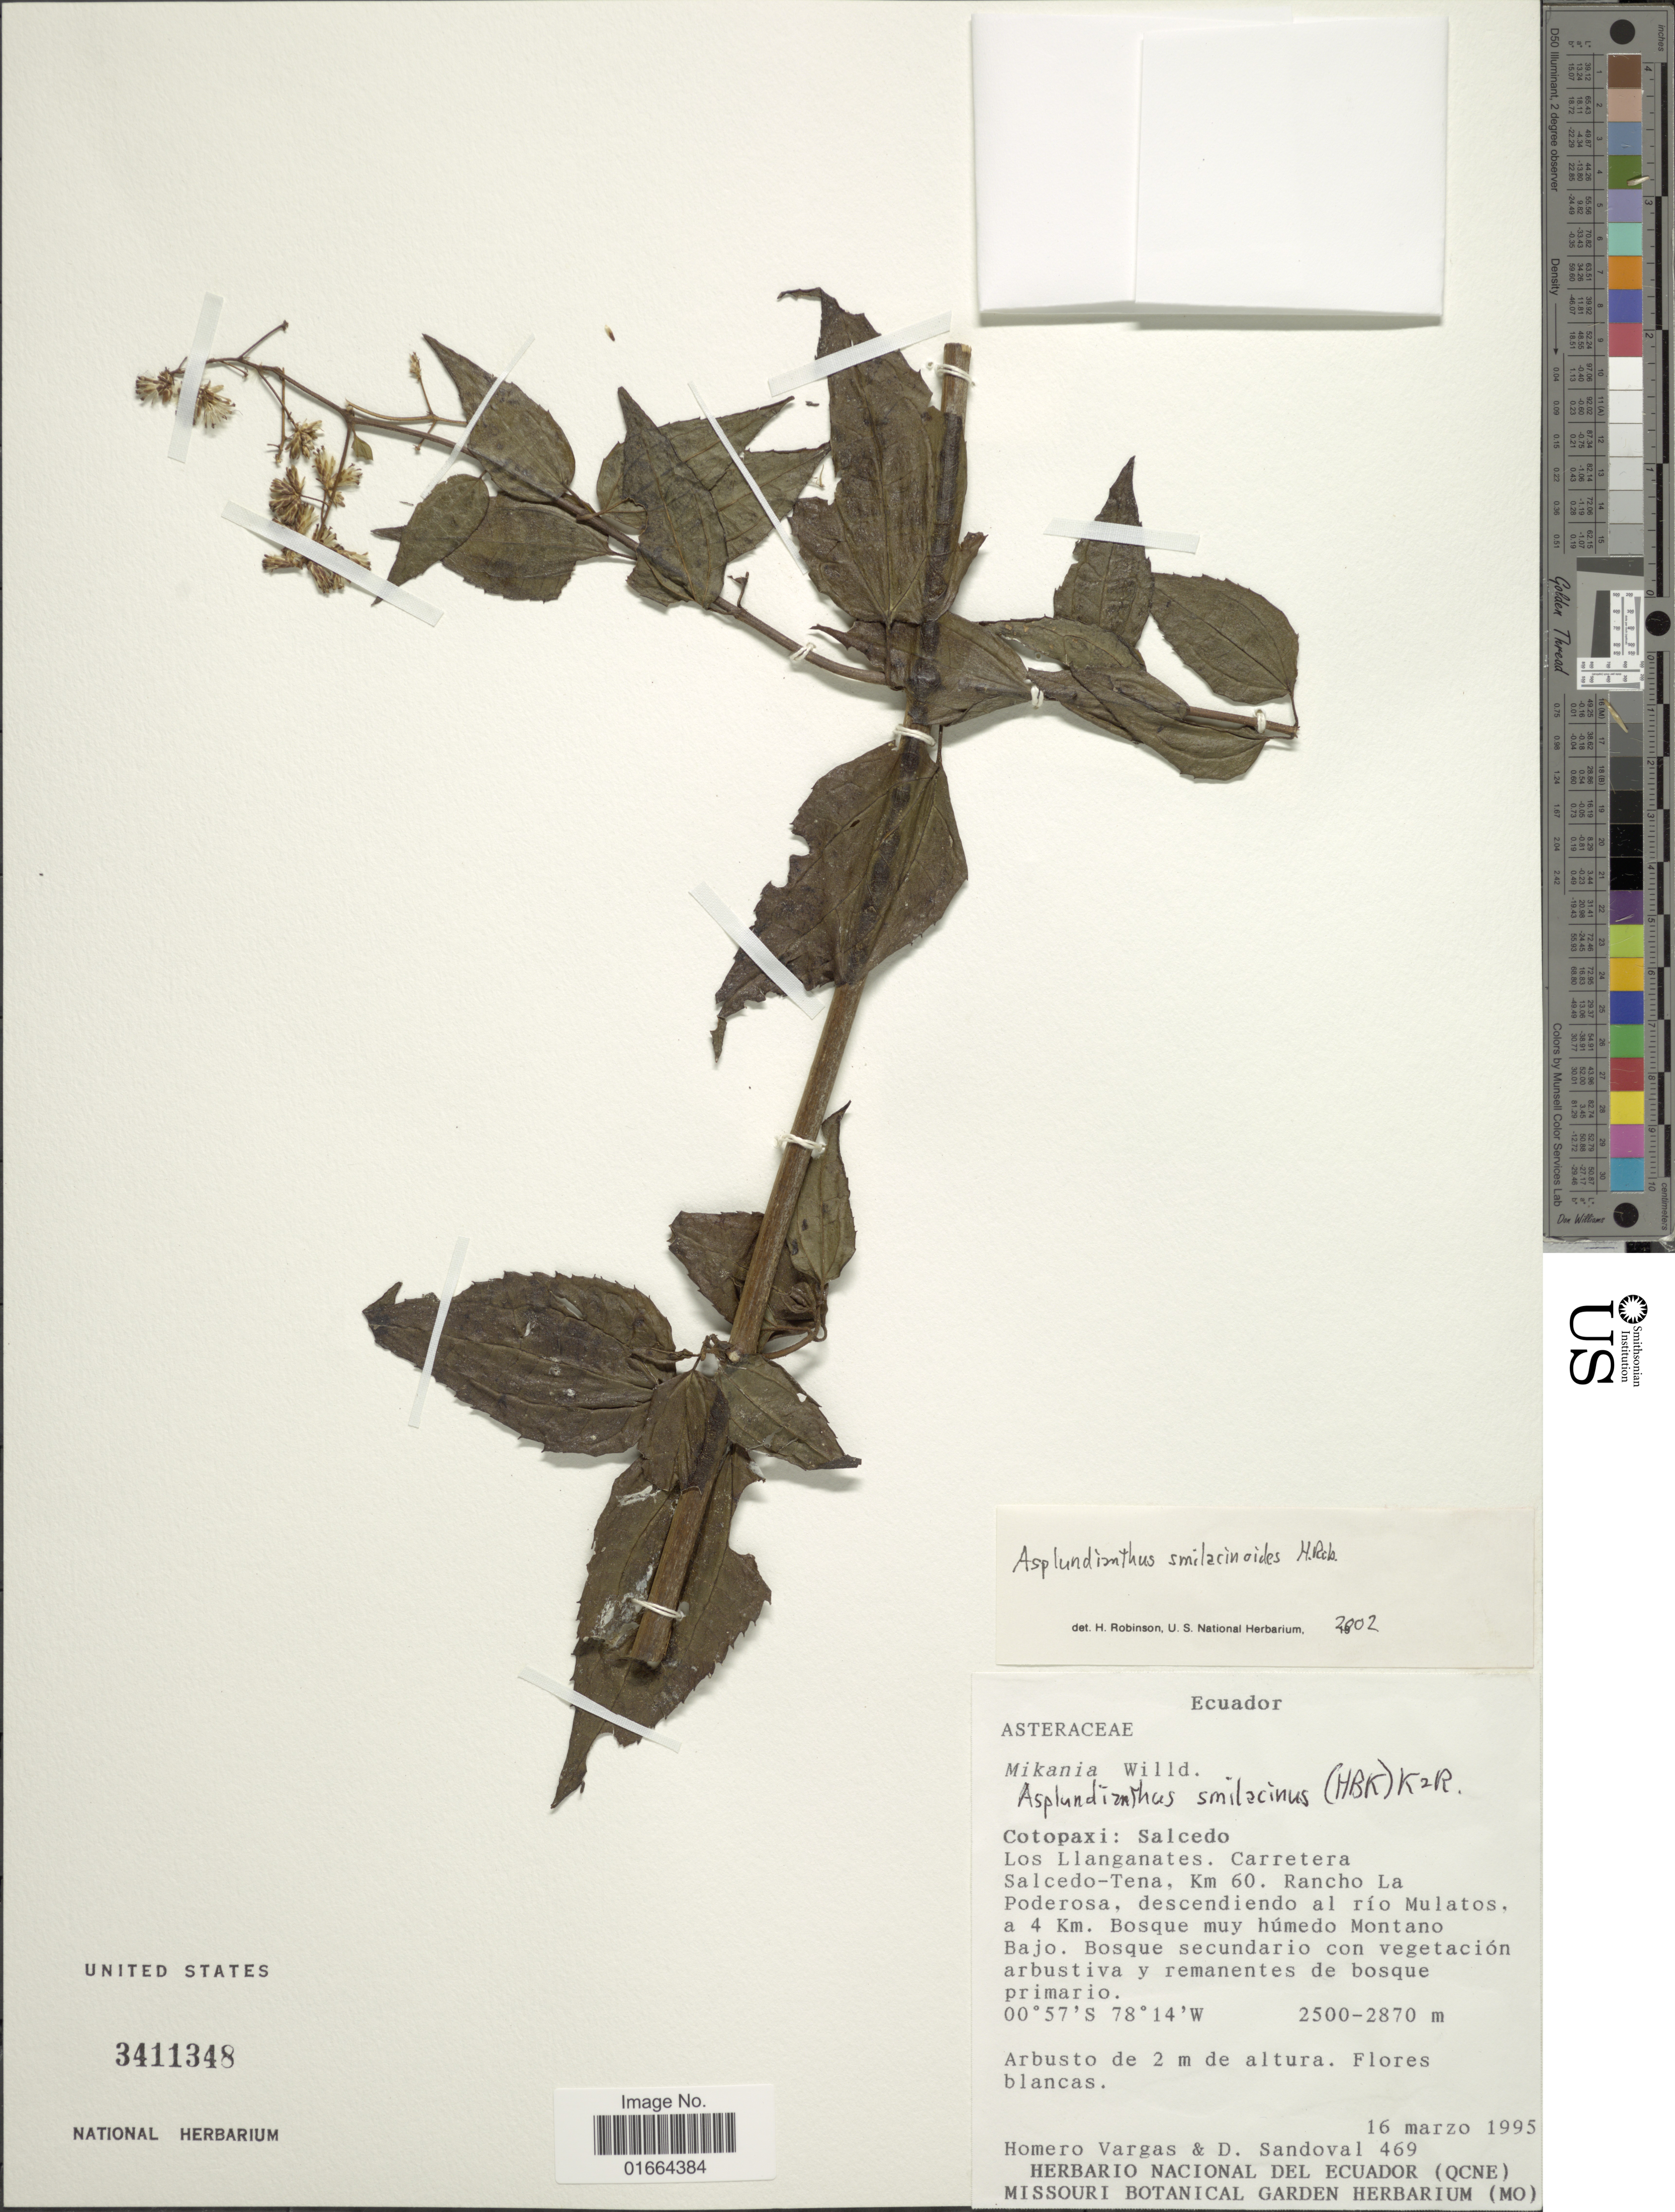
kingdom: Plantae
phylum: Tracheophyta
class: Magnoliopsida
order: Asterales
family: Asteraceae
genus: Asplundianthus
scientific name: Asplundianthus smilacinoides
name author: H. Rob.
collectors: H. Vargas & D. Sandoval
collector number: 469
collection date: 1995-03-16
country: Ecuador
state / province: Cotopaxi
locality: Cotopaxi: Salcedo, Los Llanganates. Carretera Salcedo-Tena, Km 60. Rancho La Poderosa, descendiendo al rio Mulatos, a 4 km, Bosque muy humedo Montano Bajo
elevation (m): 2500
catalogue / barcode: US 3411348